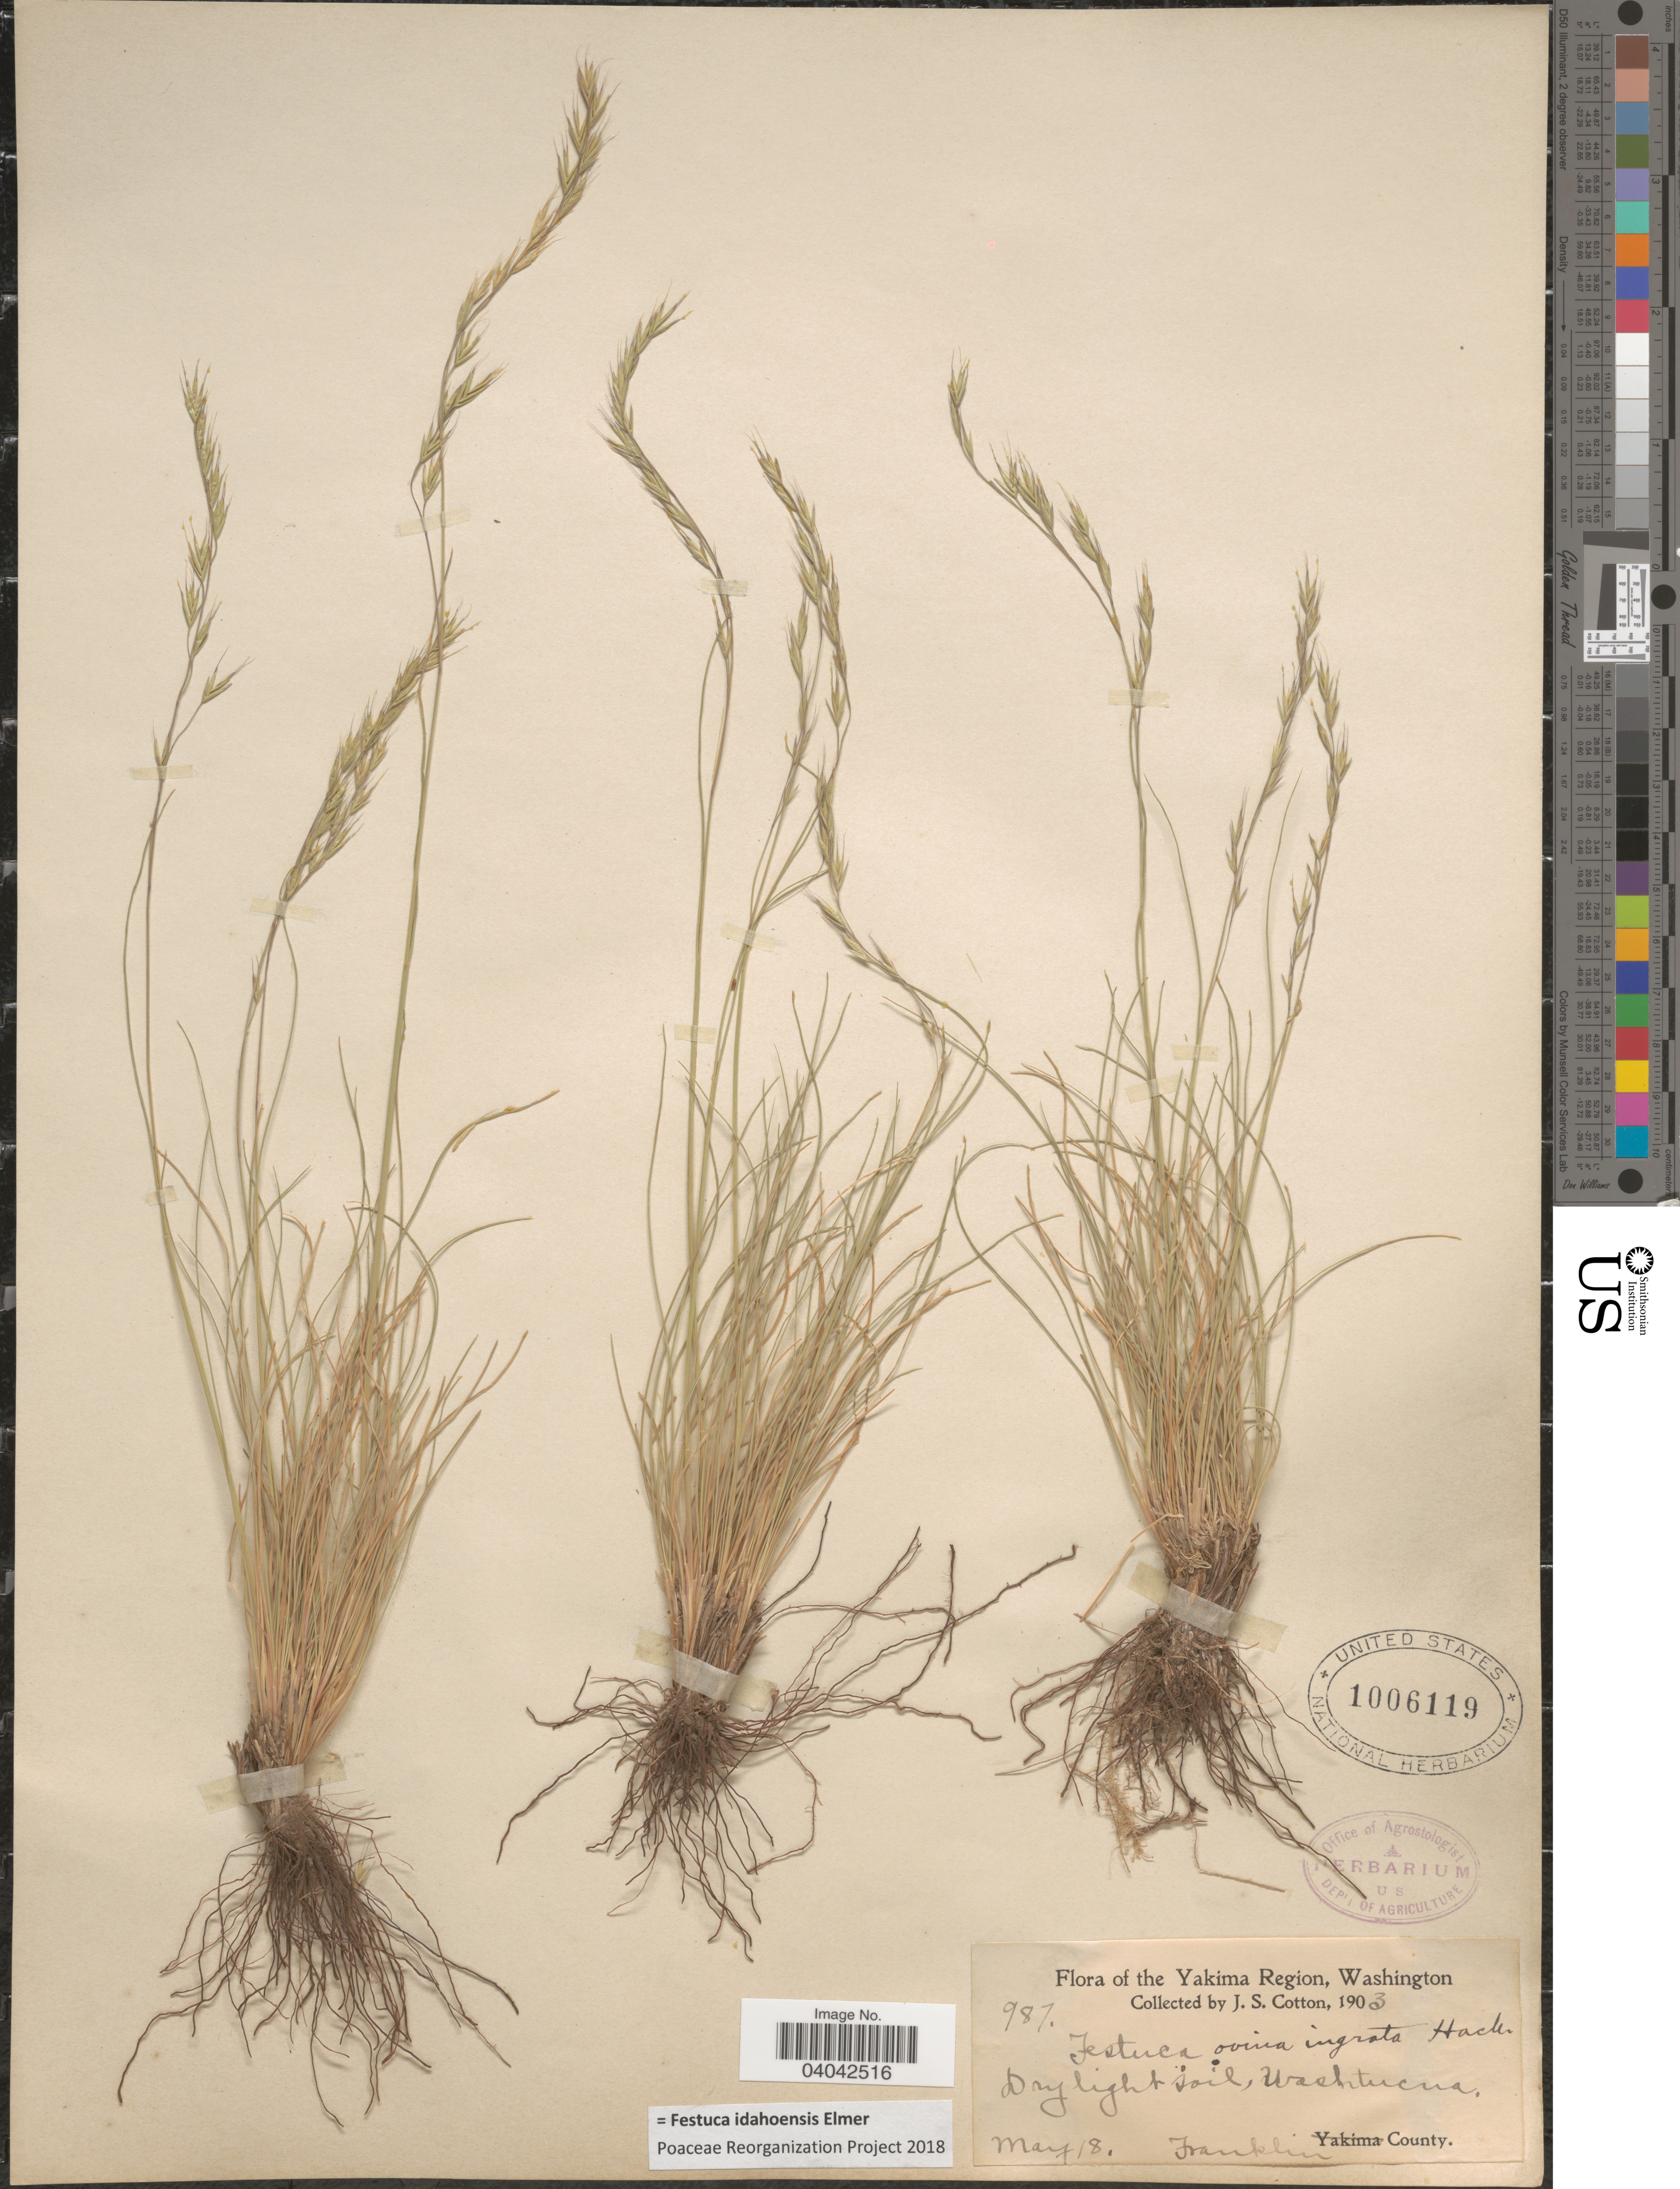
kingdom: Plantae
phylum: Tracheophyta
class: Liliopsida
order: Poales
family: Poaceae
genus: Festuca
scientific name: Festuca idahoensis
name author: Elmer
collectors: J. S. Cotton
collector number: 987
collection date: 1903-05-18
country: United States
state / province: Washington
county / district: Franklin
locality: The Yakima Region. Washtucna. Franklin County.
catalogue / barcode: US 1006119